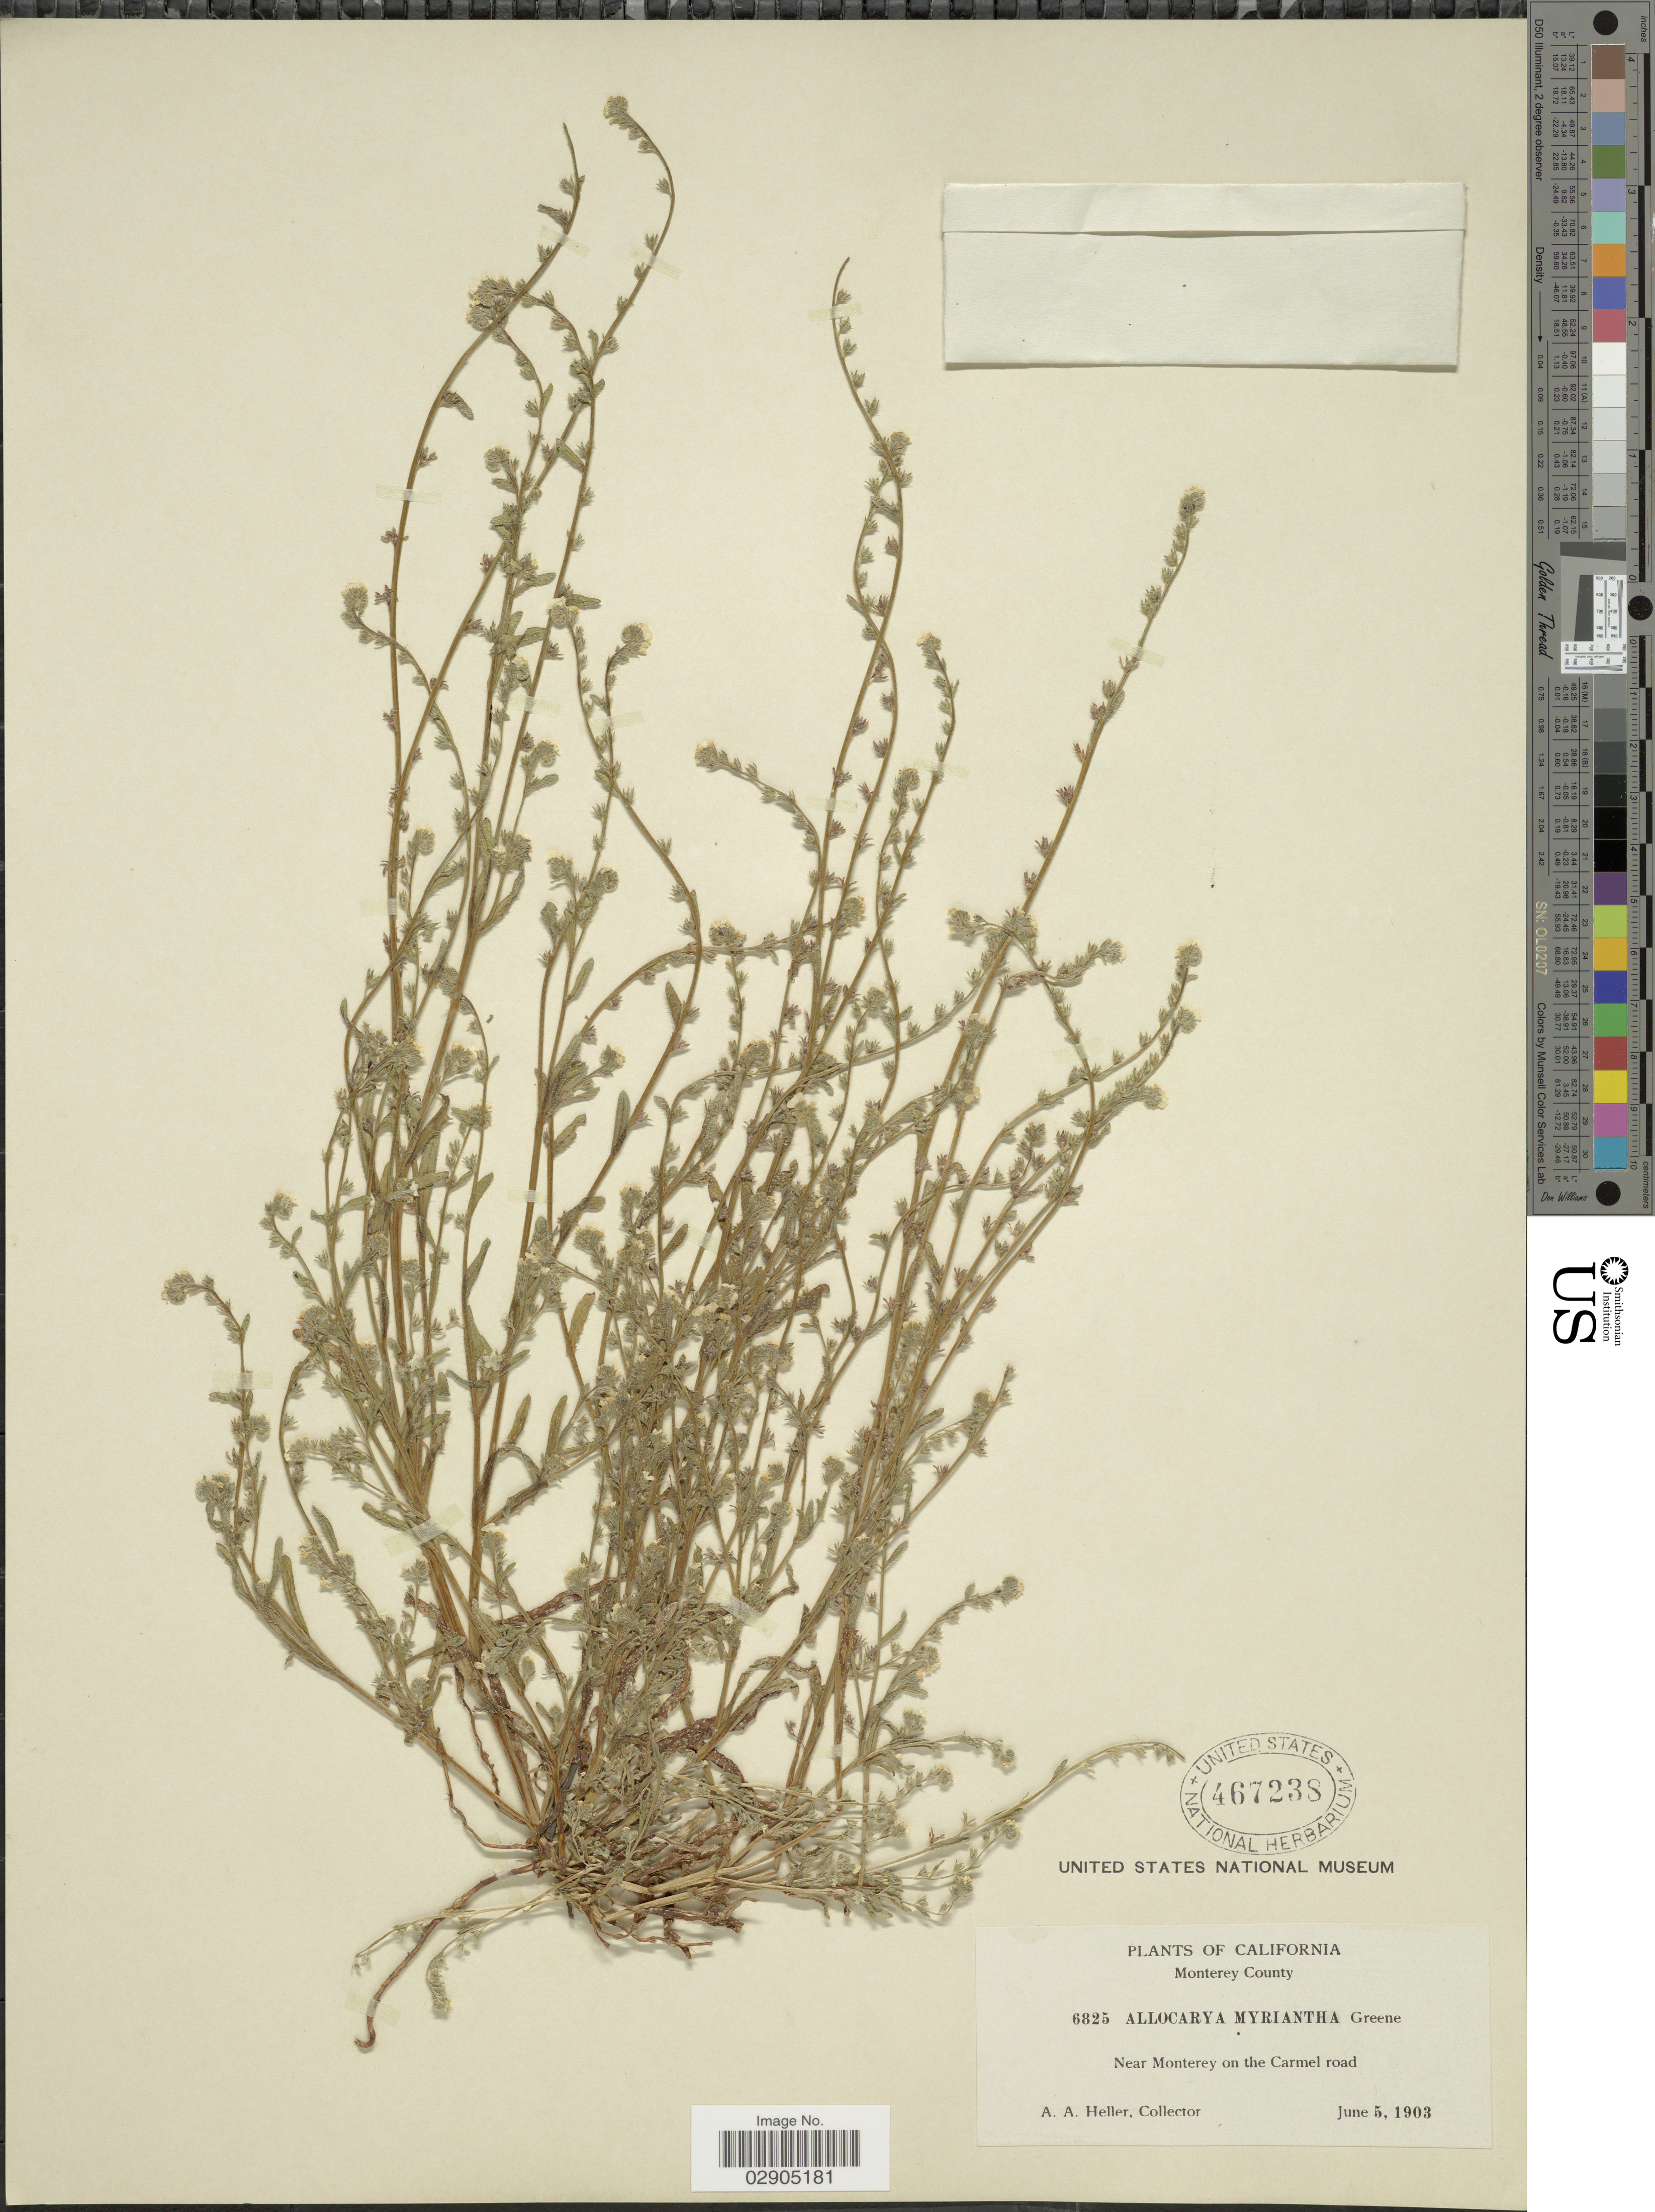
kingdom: Plantae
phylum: Tracheophyta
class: Magnoliopsida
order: Boraginales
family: Boraginaceae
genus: Allocarya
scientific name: Allocarya myriantha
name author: Greene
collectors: A. A. Heller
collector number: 6825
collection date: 1903-06-05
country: United States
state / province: California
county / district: Monterey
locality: Monerey County. Near Monterey on the Caramel road.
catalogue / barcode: US 467238